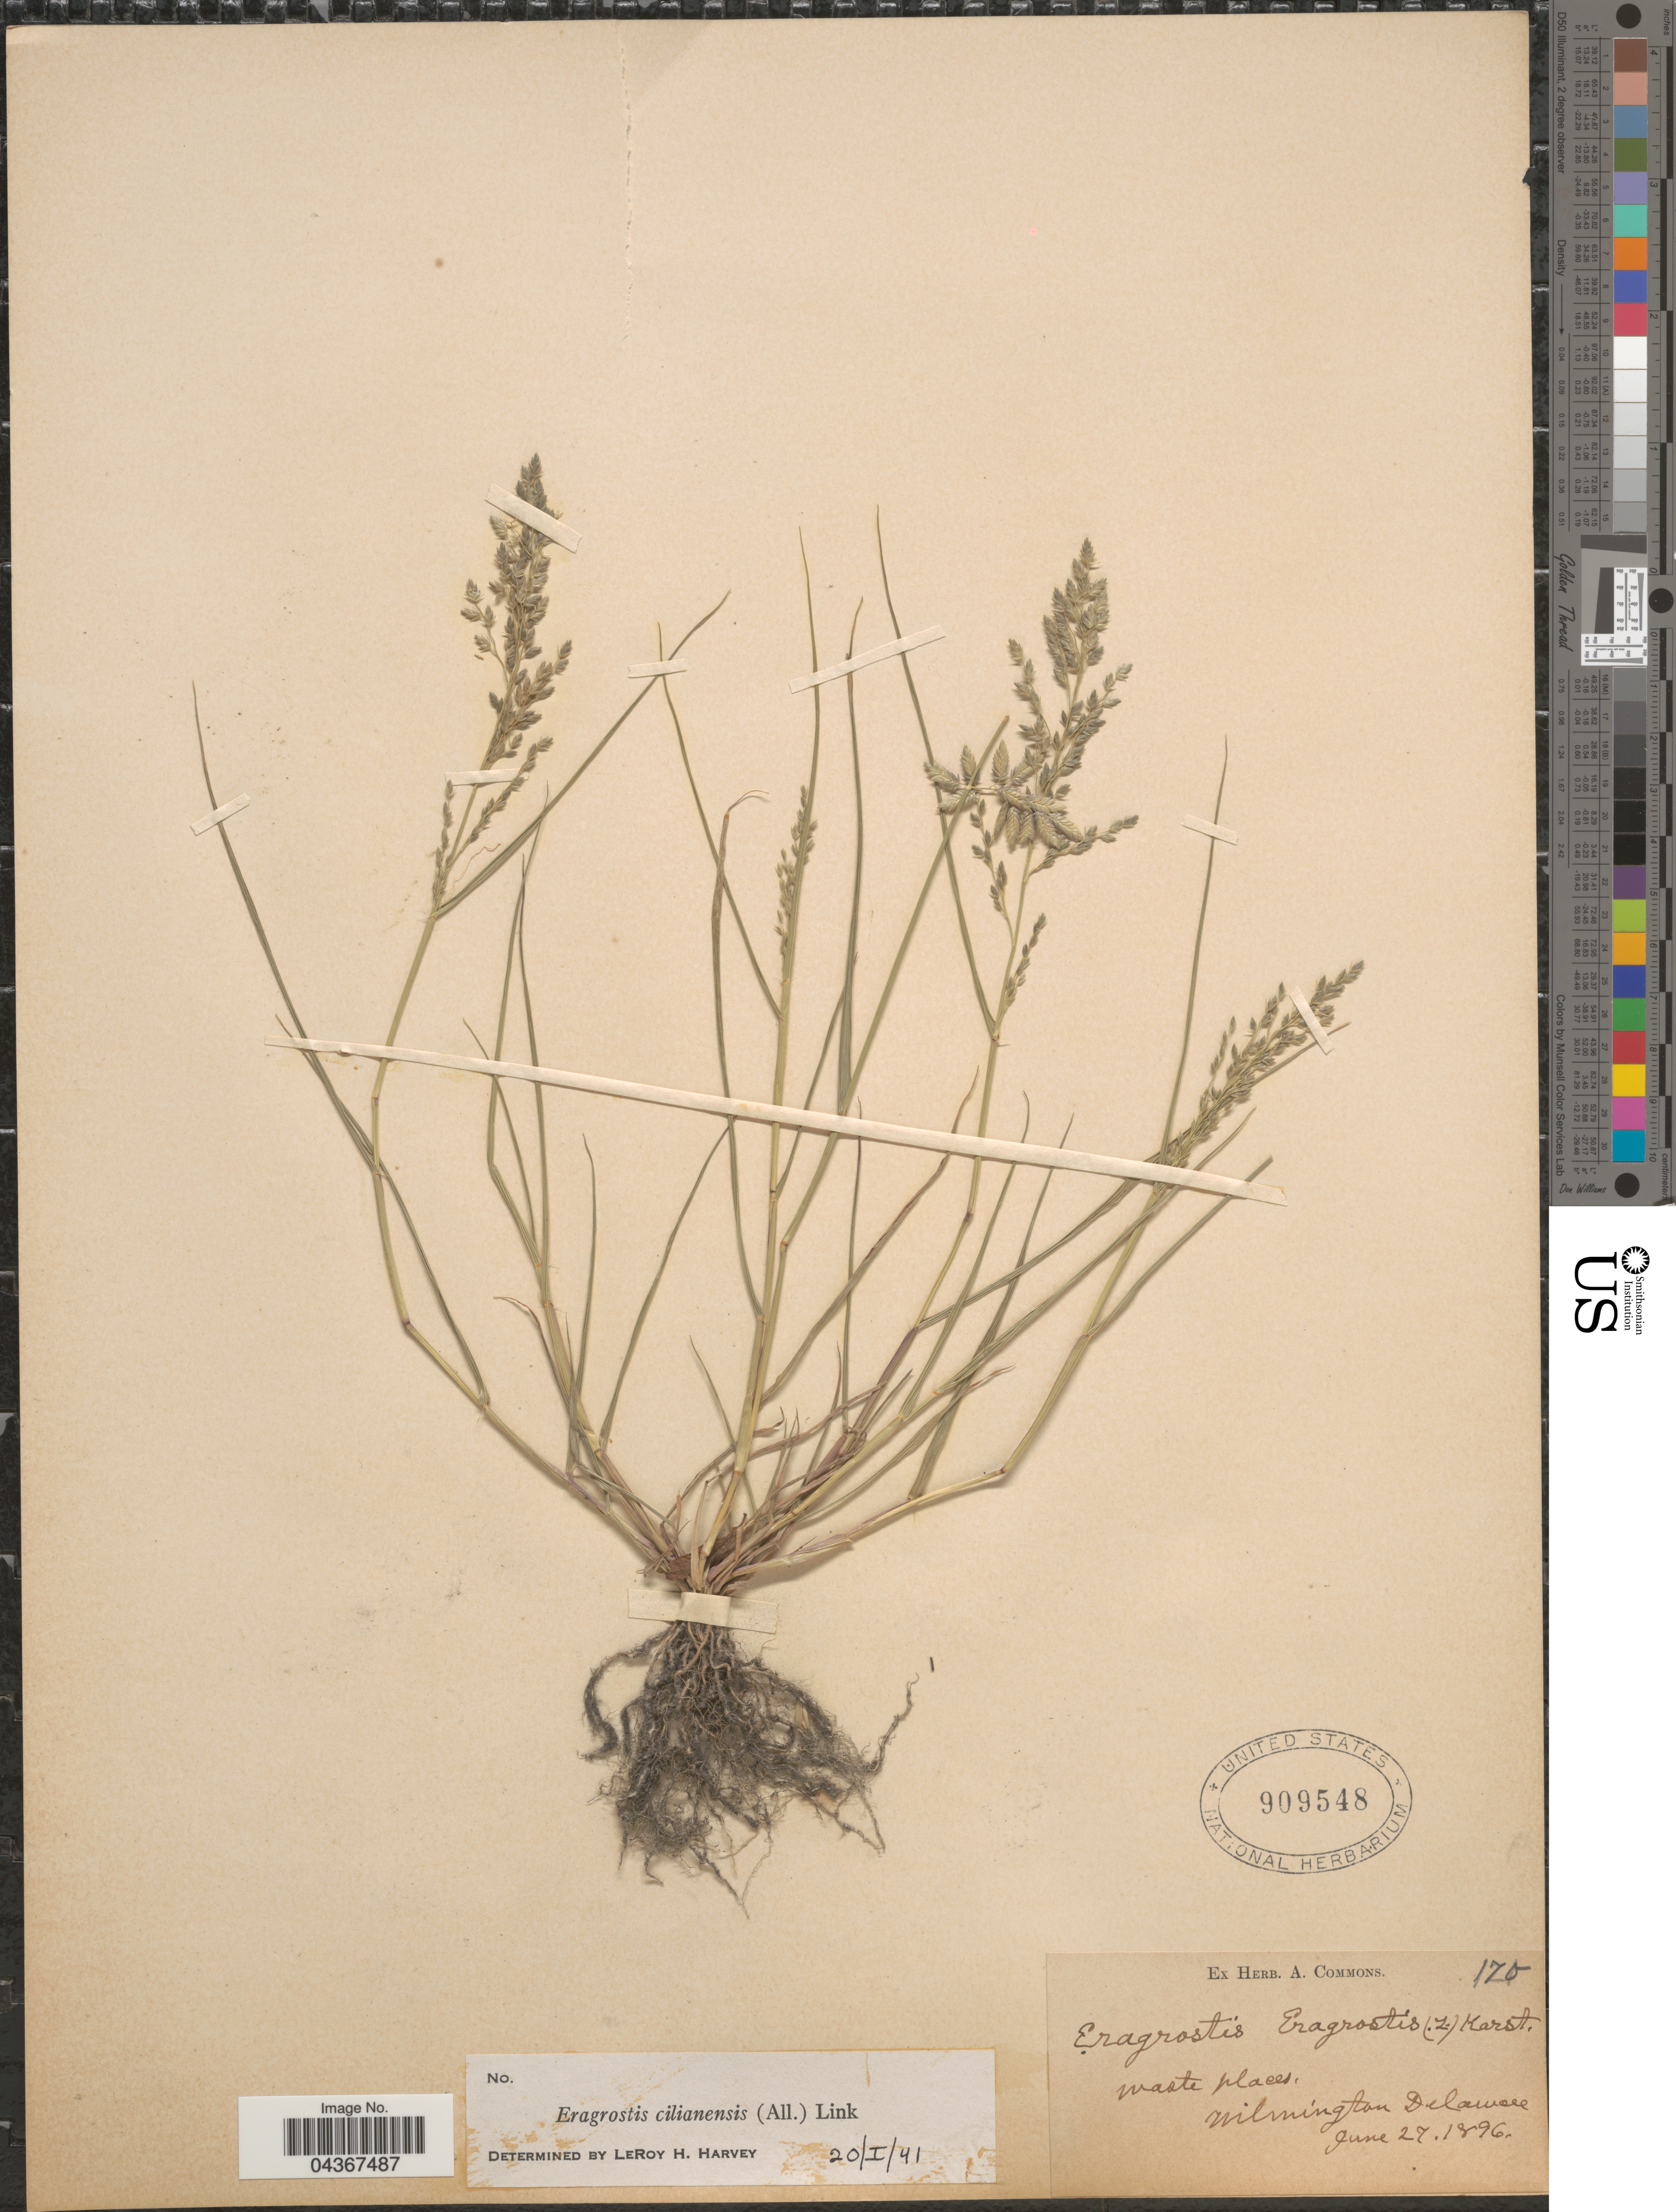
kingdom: Plantae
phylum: Tracheophyta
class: Liliopsida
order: Poales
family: Poaceae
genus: Eragrostis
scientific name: Eragrostis cilianensis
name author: (Bellardi) Vignolo ex Janch.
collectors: ex herb. A. Commons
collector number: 170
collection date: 1896-06-27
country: United States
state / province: Delaware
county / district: New Castle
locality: Waste places, Wilmington.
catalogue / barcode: US 909548